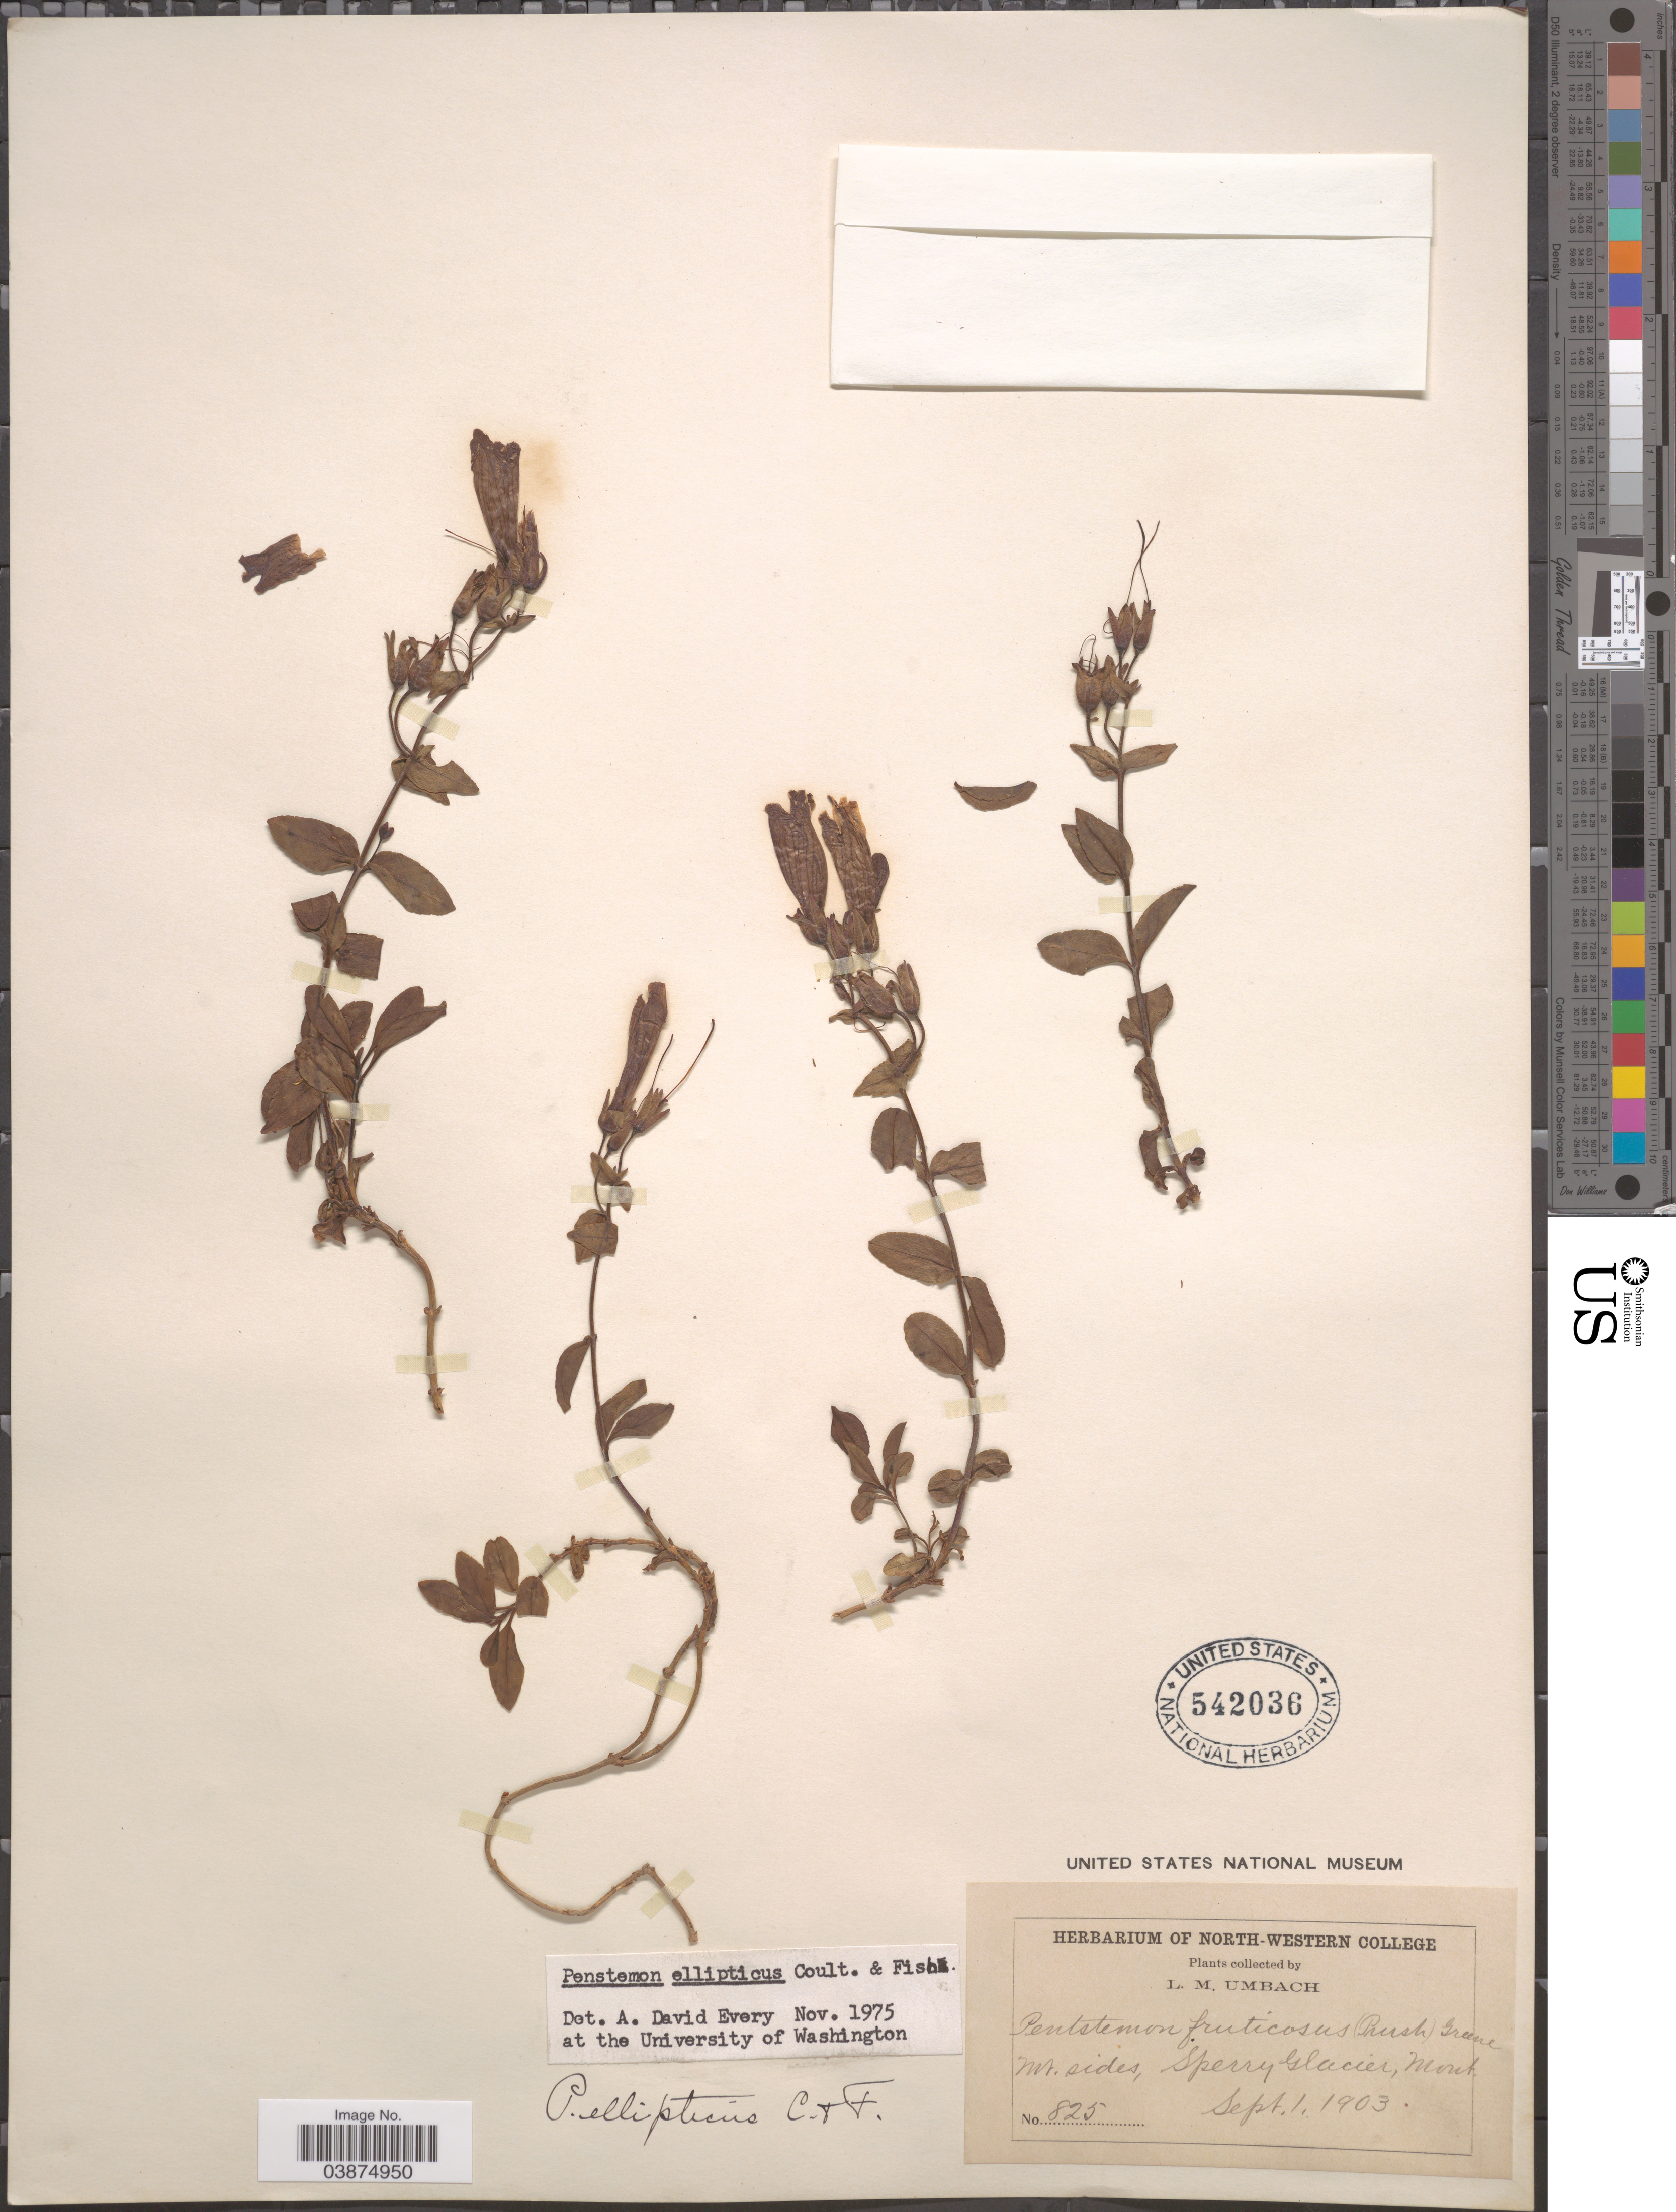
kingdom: Plantae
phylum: Tracheophyta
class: Magnoliopsida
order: Lamiales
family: Plantaginaceae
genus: Penstemon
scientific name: Penstemon ellipticus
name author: Greene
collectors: L. M. Umbach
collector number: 825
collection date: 1903-09-01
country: United States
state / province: Montana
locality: Mt. sides, Sperry Glacier.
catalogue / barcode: US 542036